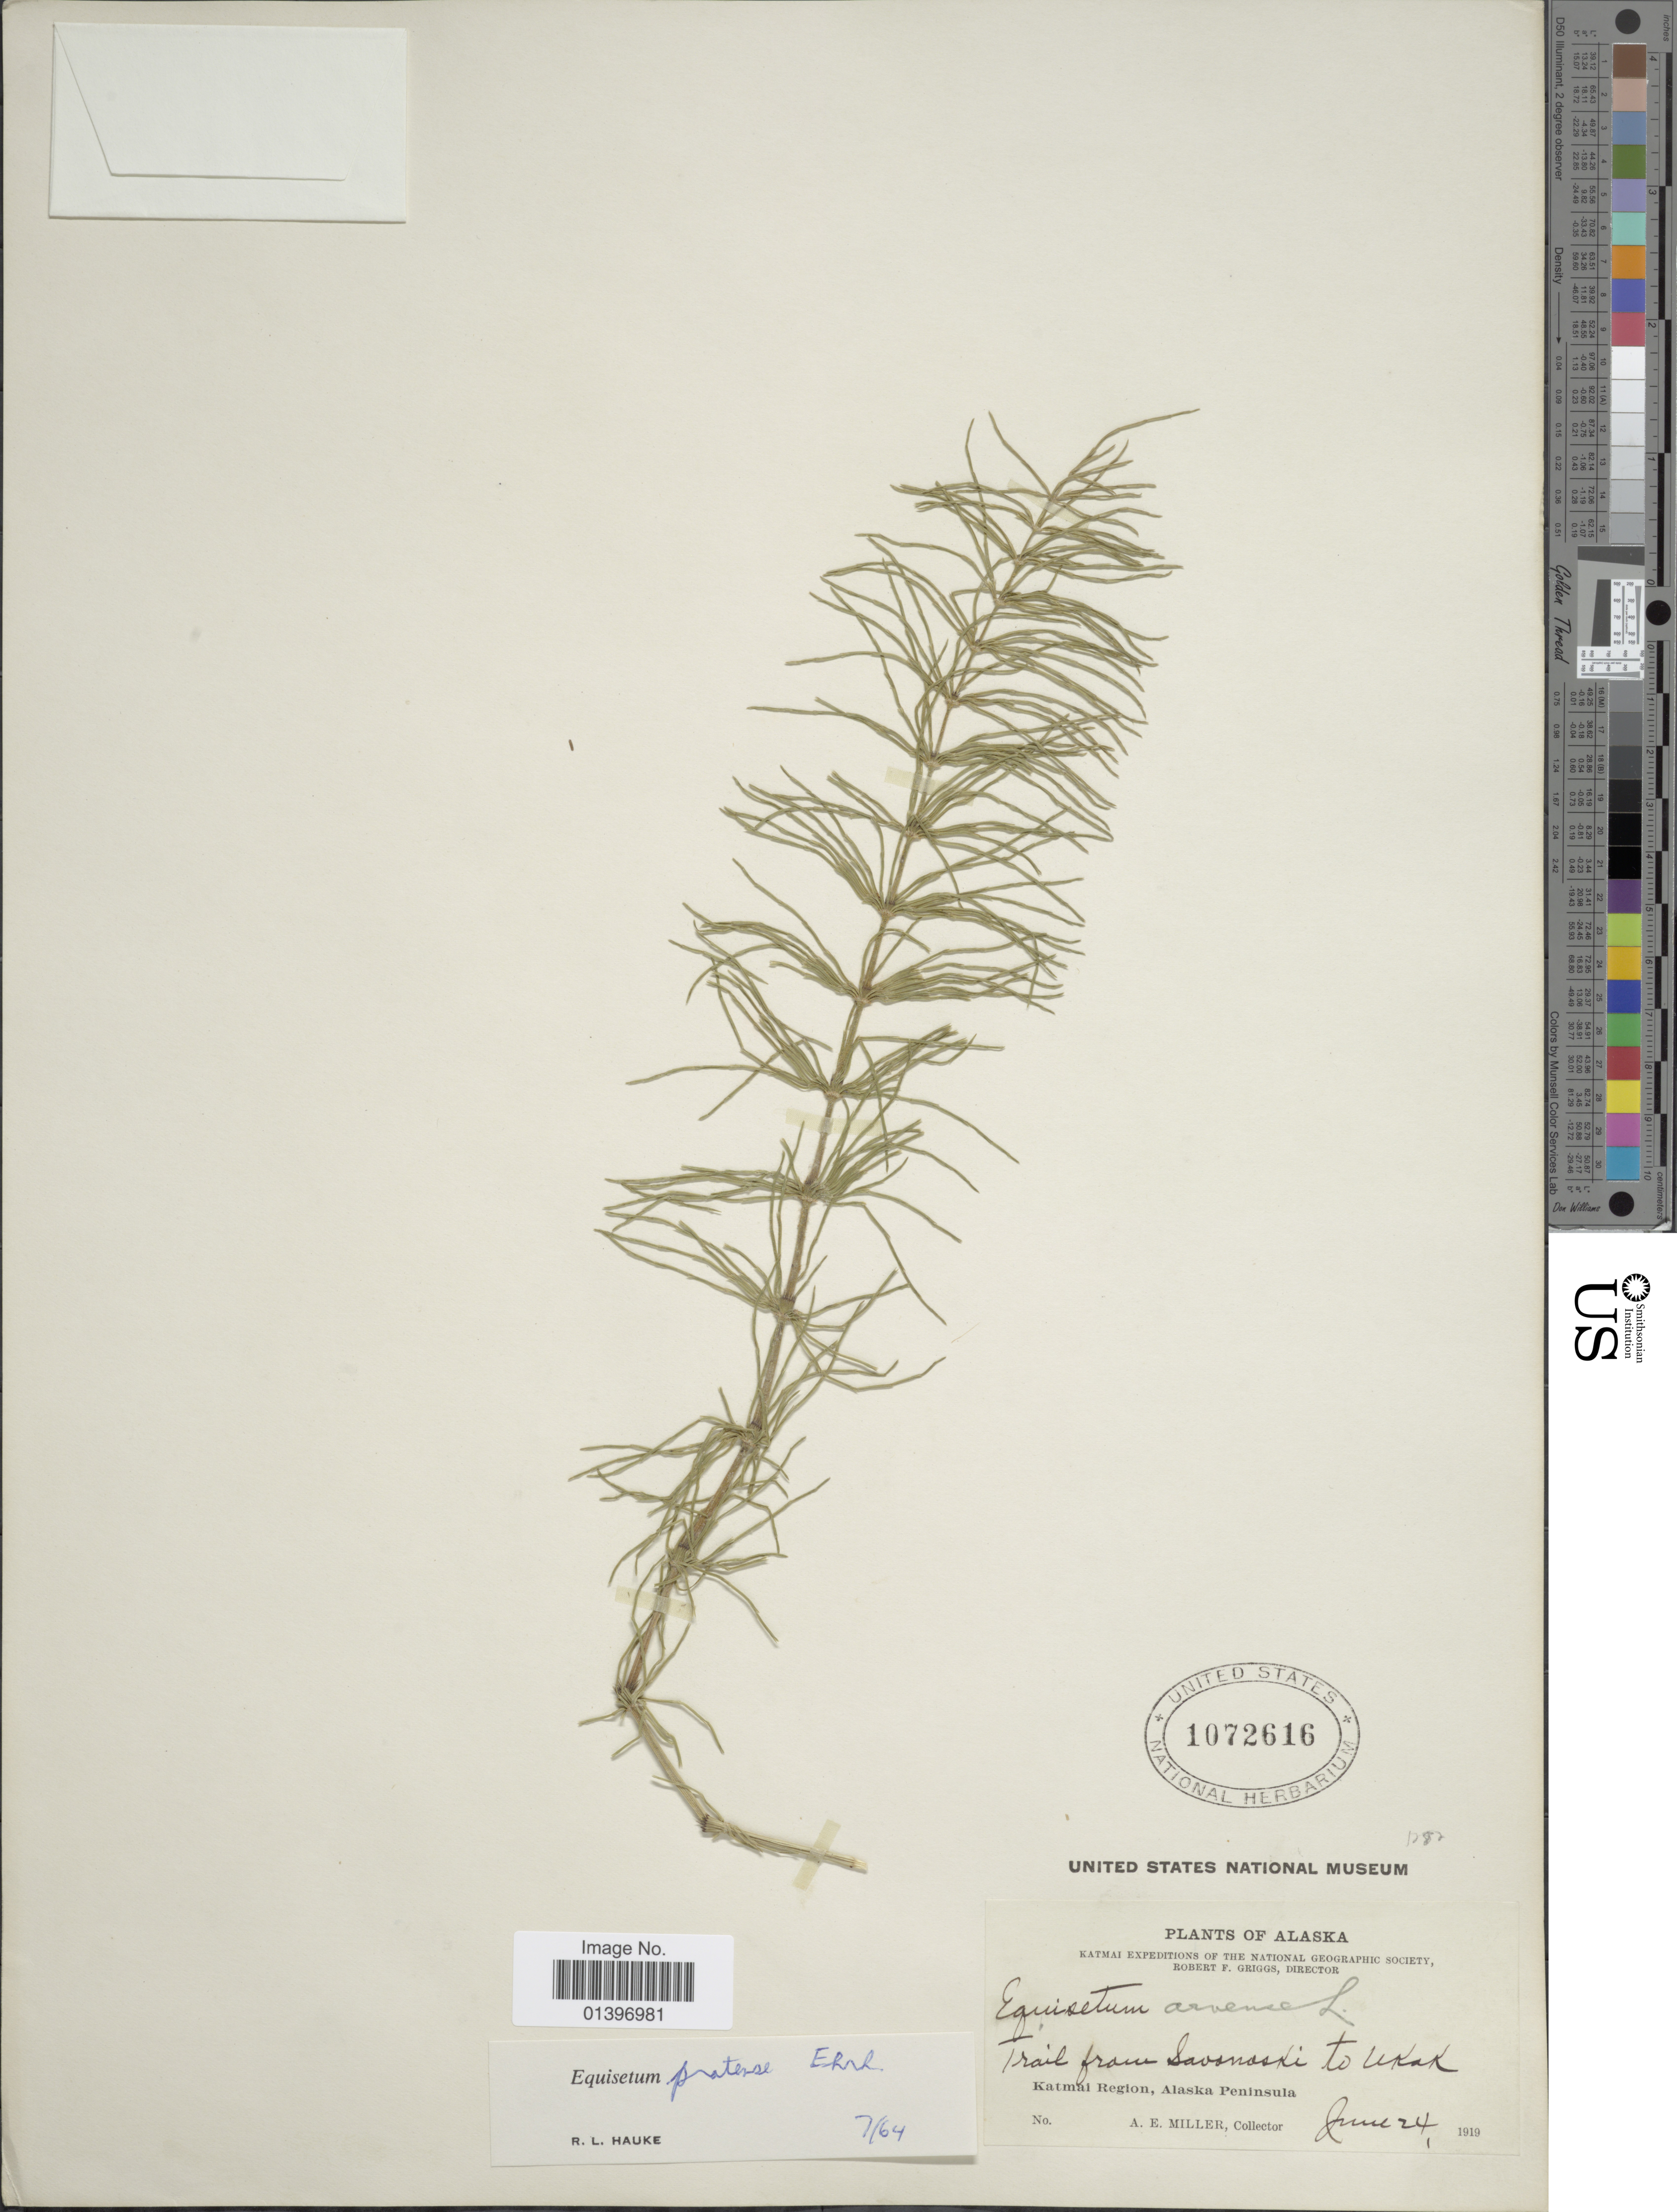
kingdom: Plantae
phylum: Tracheophyta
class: Polypodiopsida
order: Equisetales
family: Equisetaceae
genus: Equisetum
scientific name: Equisetum pratense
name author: Ehrh.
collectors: A. E. Miller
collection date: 1919-06-24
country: United States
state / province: Alaska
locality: Trail from Savonoski to Ukak, Katmai Region, Alaska Peninsula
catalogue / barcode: US 1072616